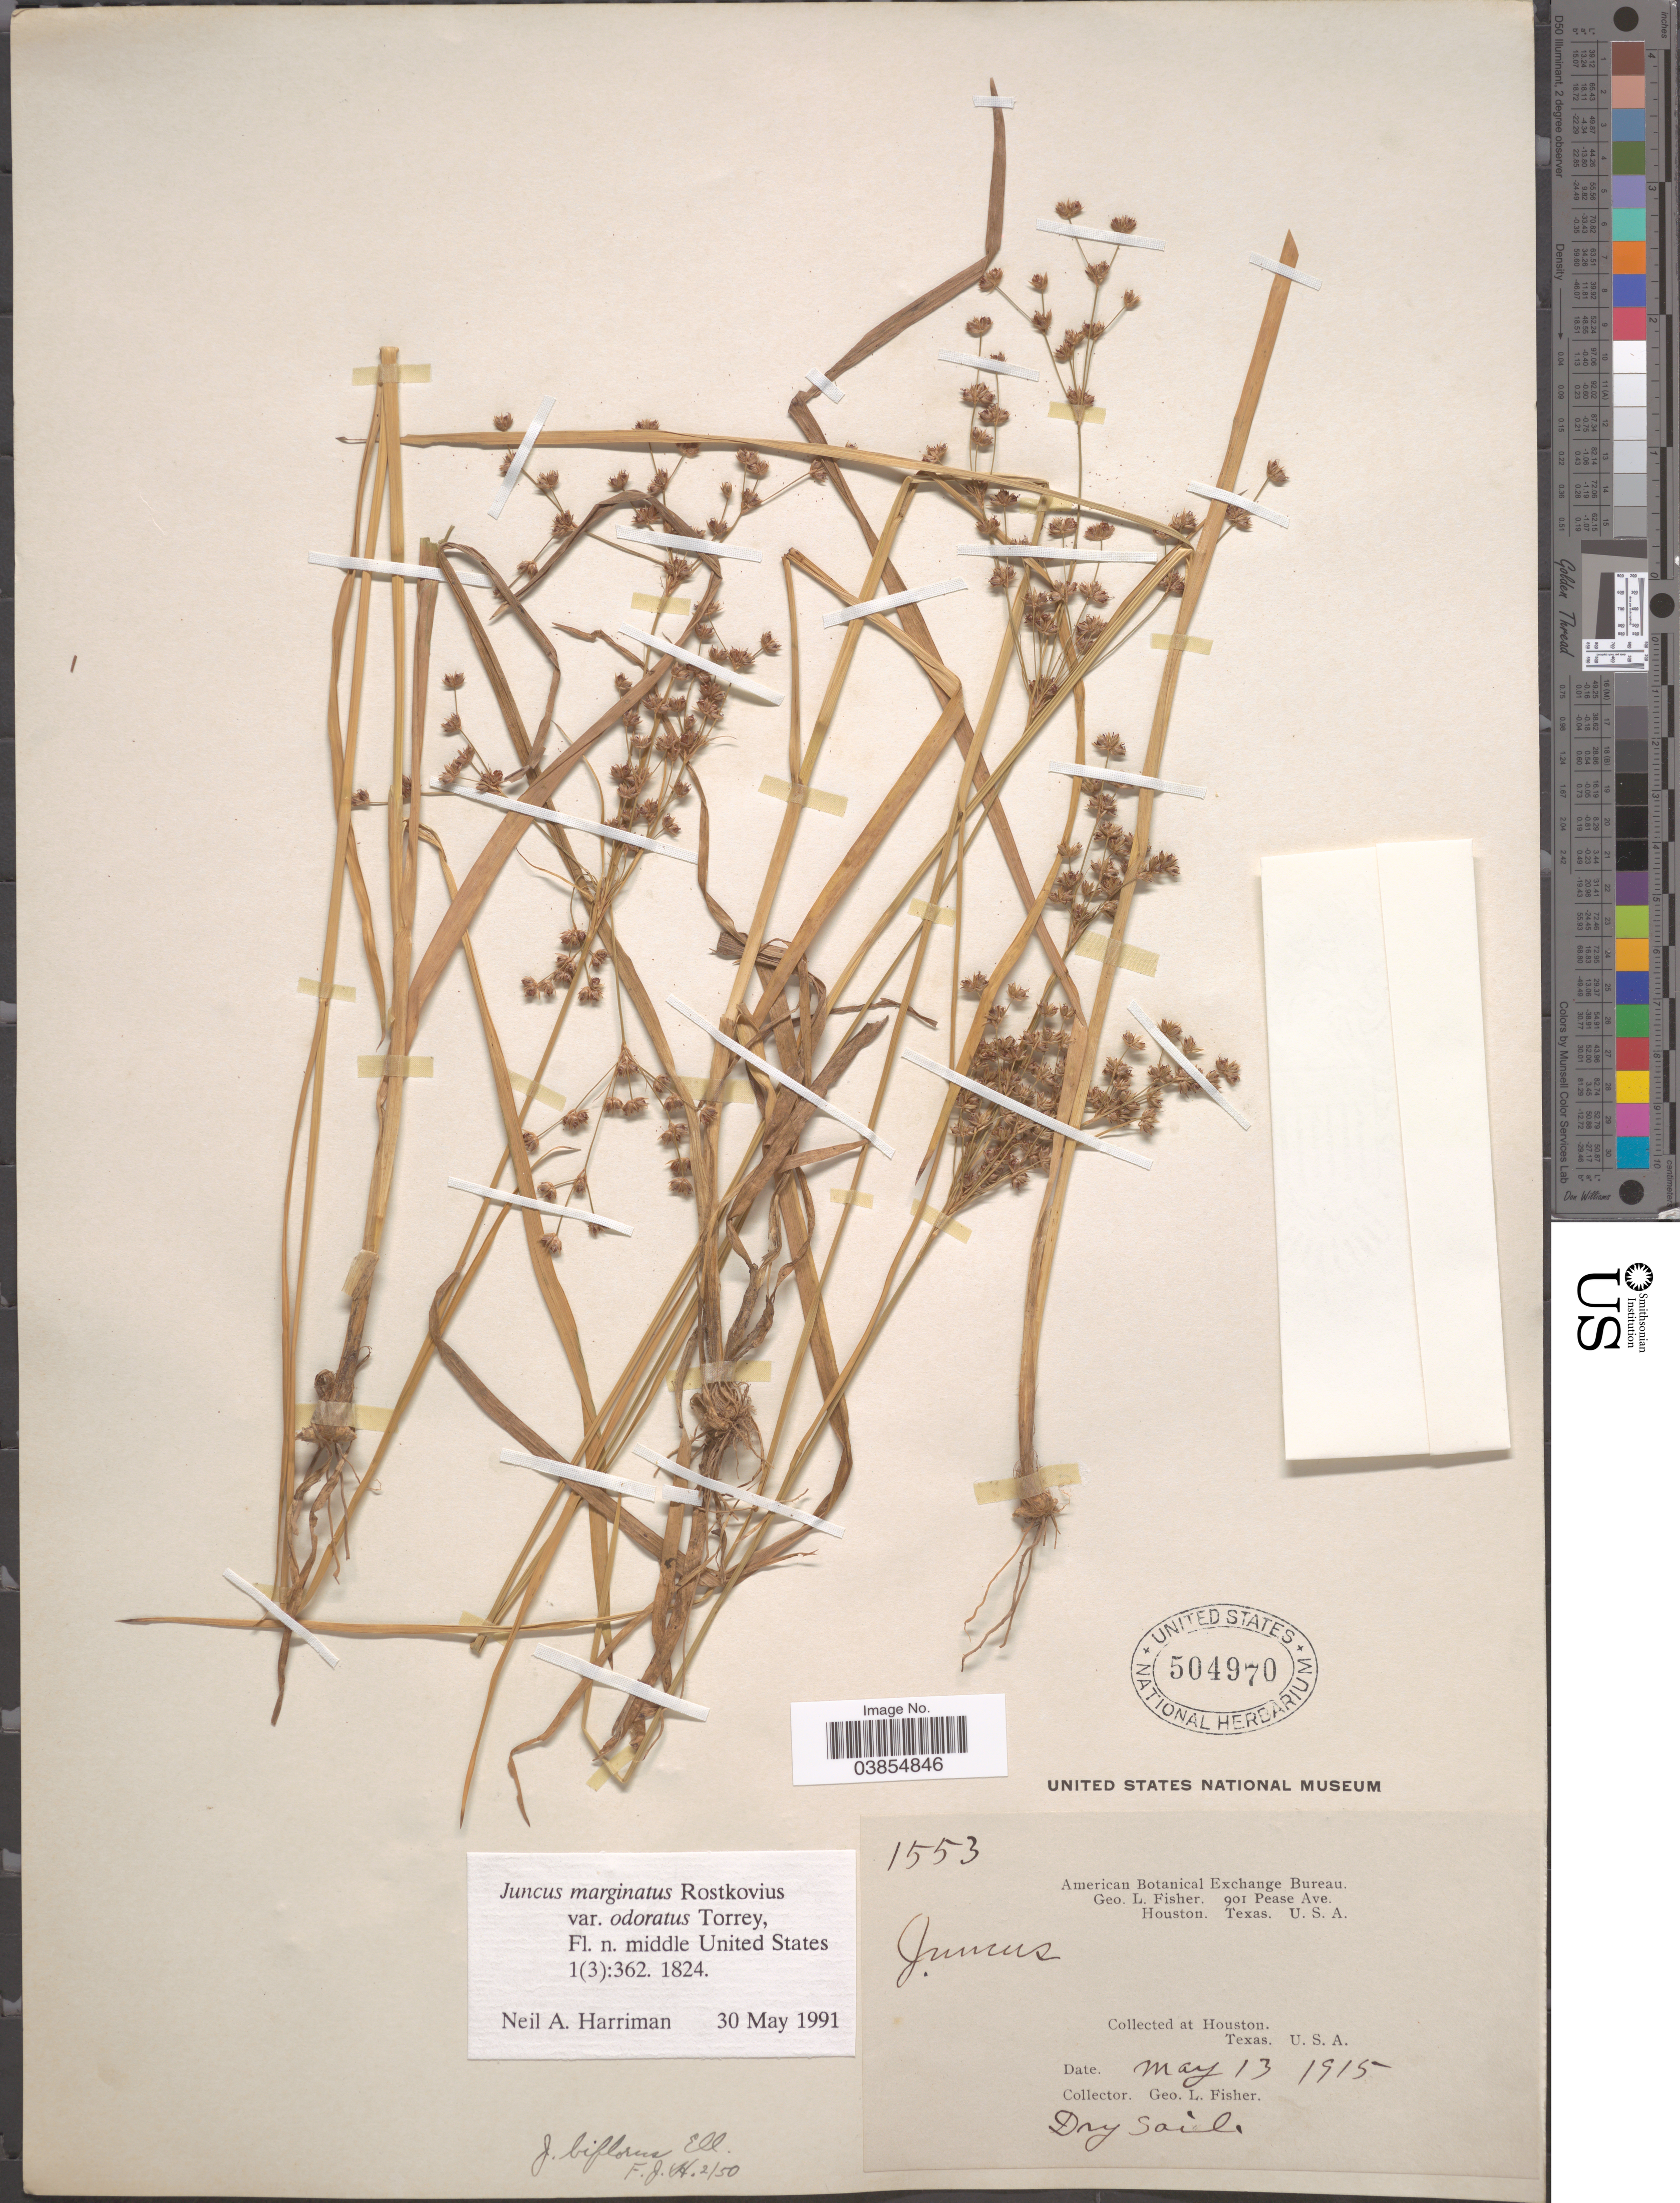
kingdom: Plantae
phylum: Tracheophyta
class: Liliopsida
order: Poales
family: Juncaceae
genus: Juncus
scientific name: Juncus marginatus var. odoratus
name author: Torr.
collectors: G. L. Fisher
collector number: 1553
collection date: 1915-05-13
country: United States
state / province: Texas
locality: Houston.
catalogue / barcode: US 504970